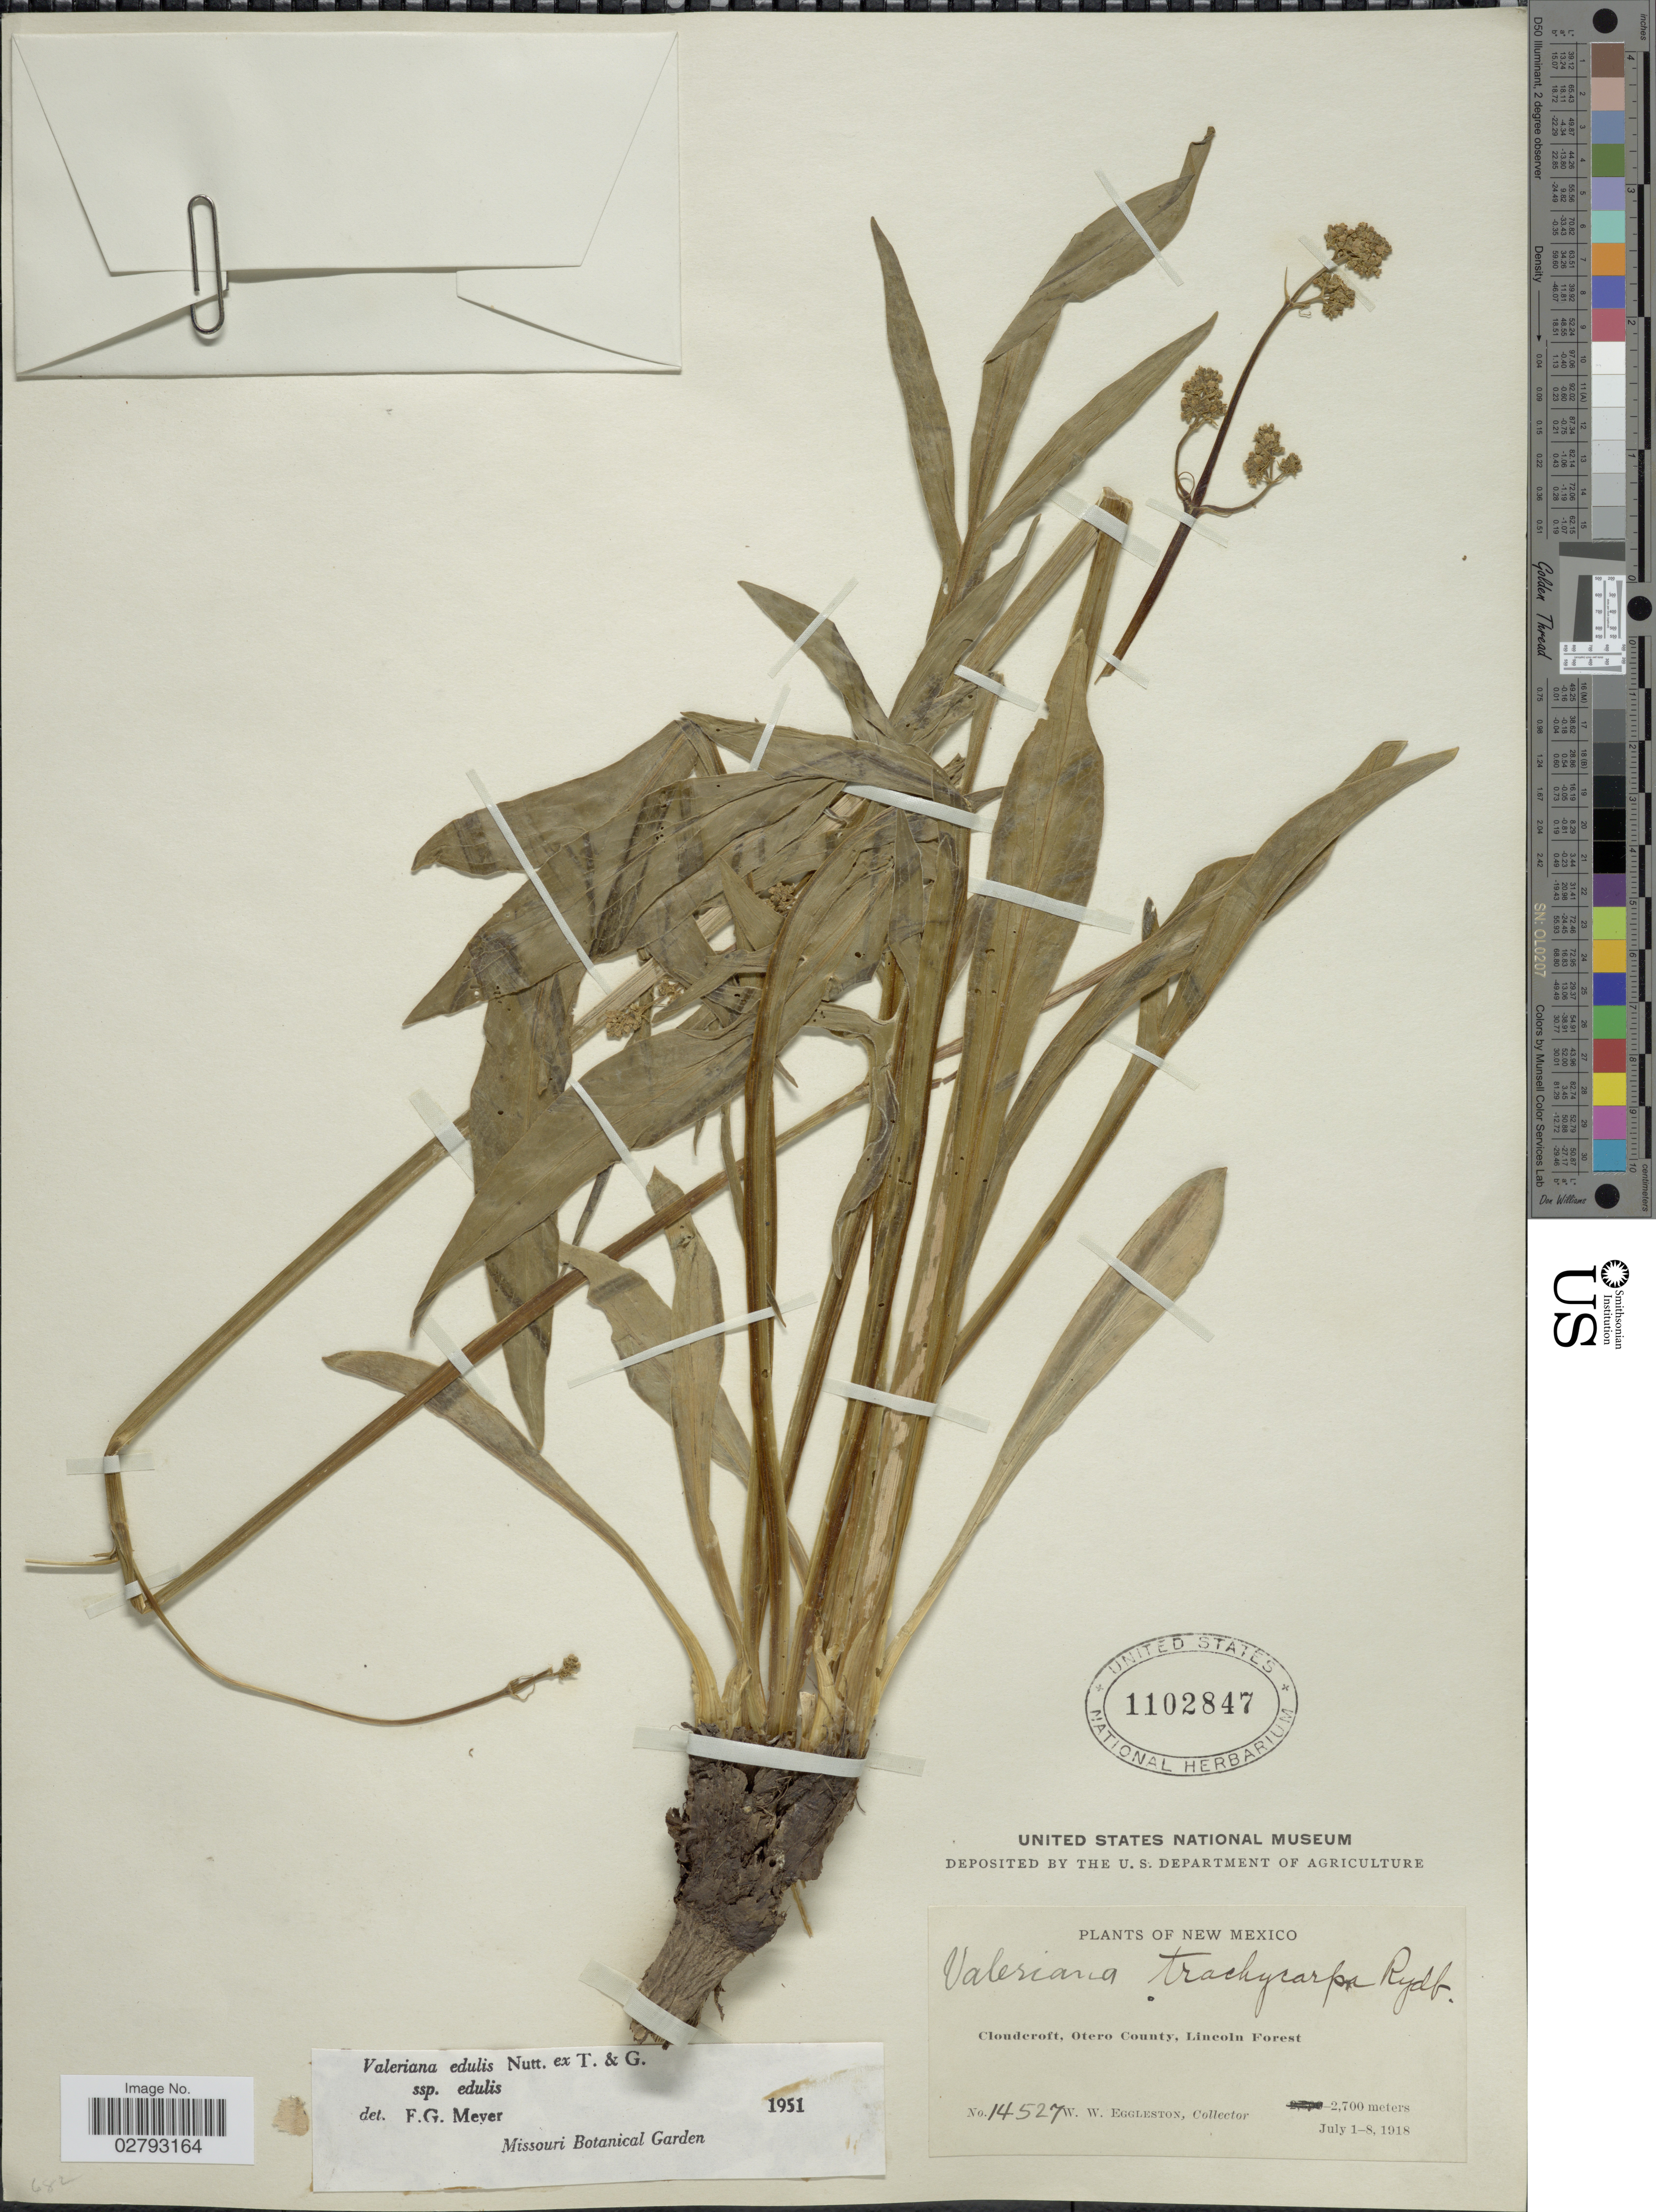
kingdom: Plantae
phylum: Tracheophyta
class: Magnoliopsida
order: Dipsacales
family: Caprifoliaceae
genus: Valeriana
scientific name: Valeriana edulis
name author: Nutt.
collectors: W. W. Eggleston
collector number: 14527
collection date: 1918-07-01/1918-07-08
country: United States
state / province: New Mexico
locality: Cloudcroft, Otero County, Lincoln Forest.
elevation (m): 2700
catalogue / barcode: US 1102847